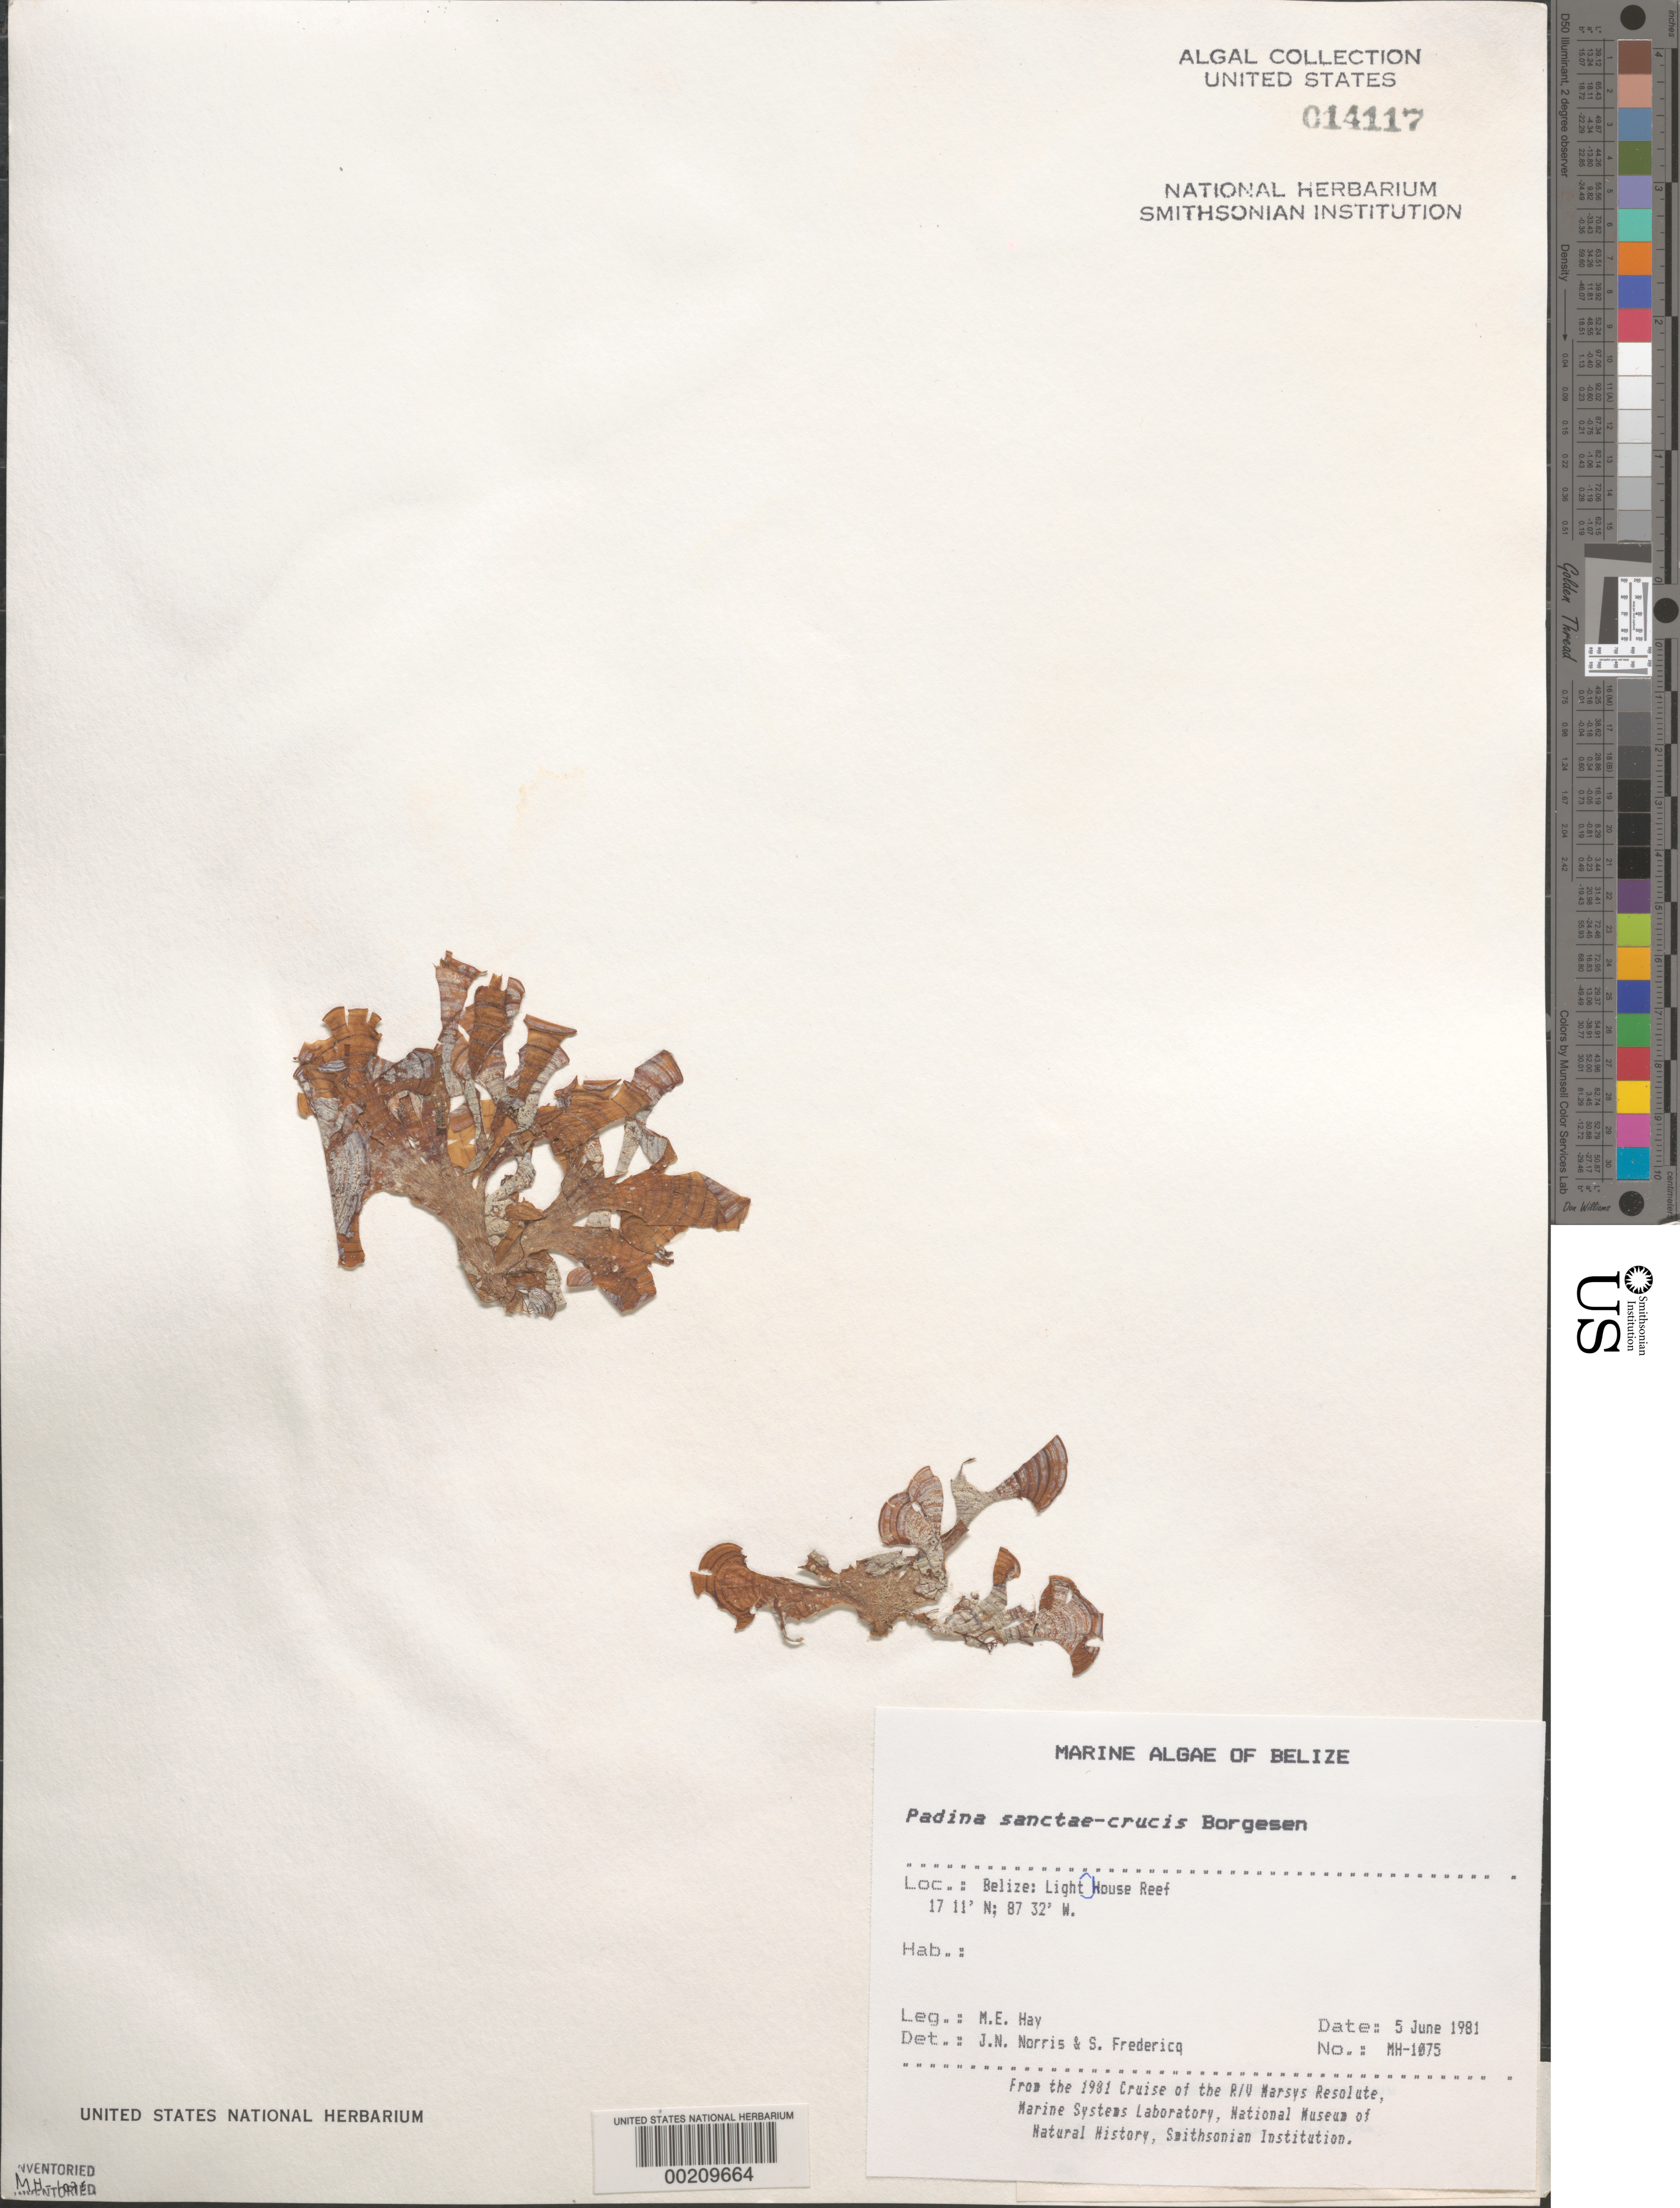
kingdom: Chromista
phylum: Ochrophyta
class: Phaeophyceae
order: Dictyotales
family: Dictyotaceae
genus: Padina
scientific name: Padina sanctae-crucis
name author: Børgesen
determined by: Norris, J. N.; Fredericq, S.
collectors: M. E. Hay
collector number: MEH-1075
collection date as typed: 05 Jun 1981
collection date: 1981-06-05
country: Belize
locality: Lighthouse reef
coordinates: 17 11'N, 87 32'W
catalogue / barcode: US 14117